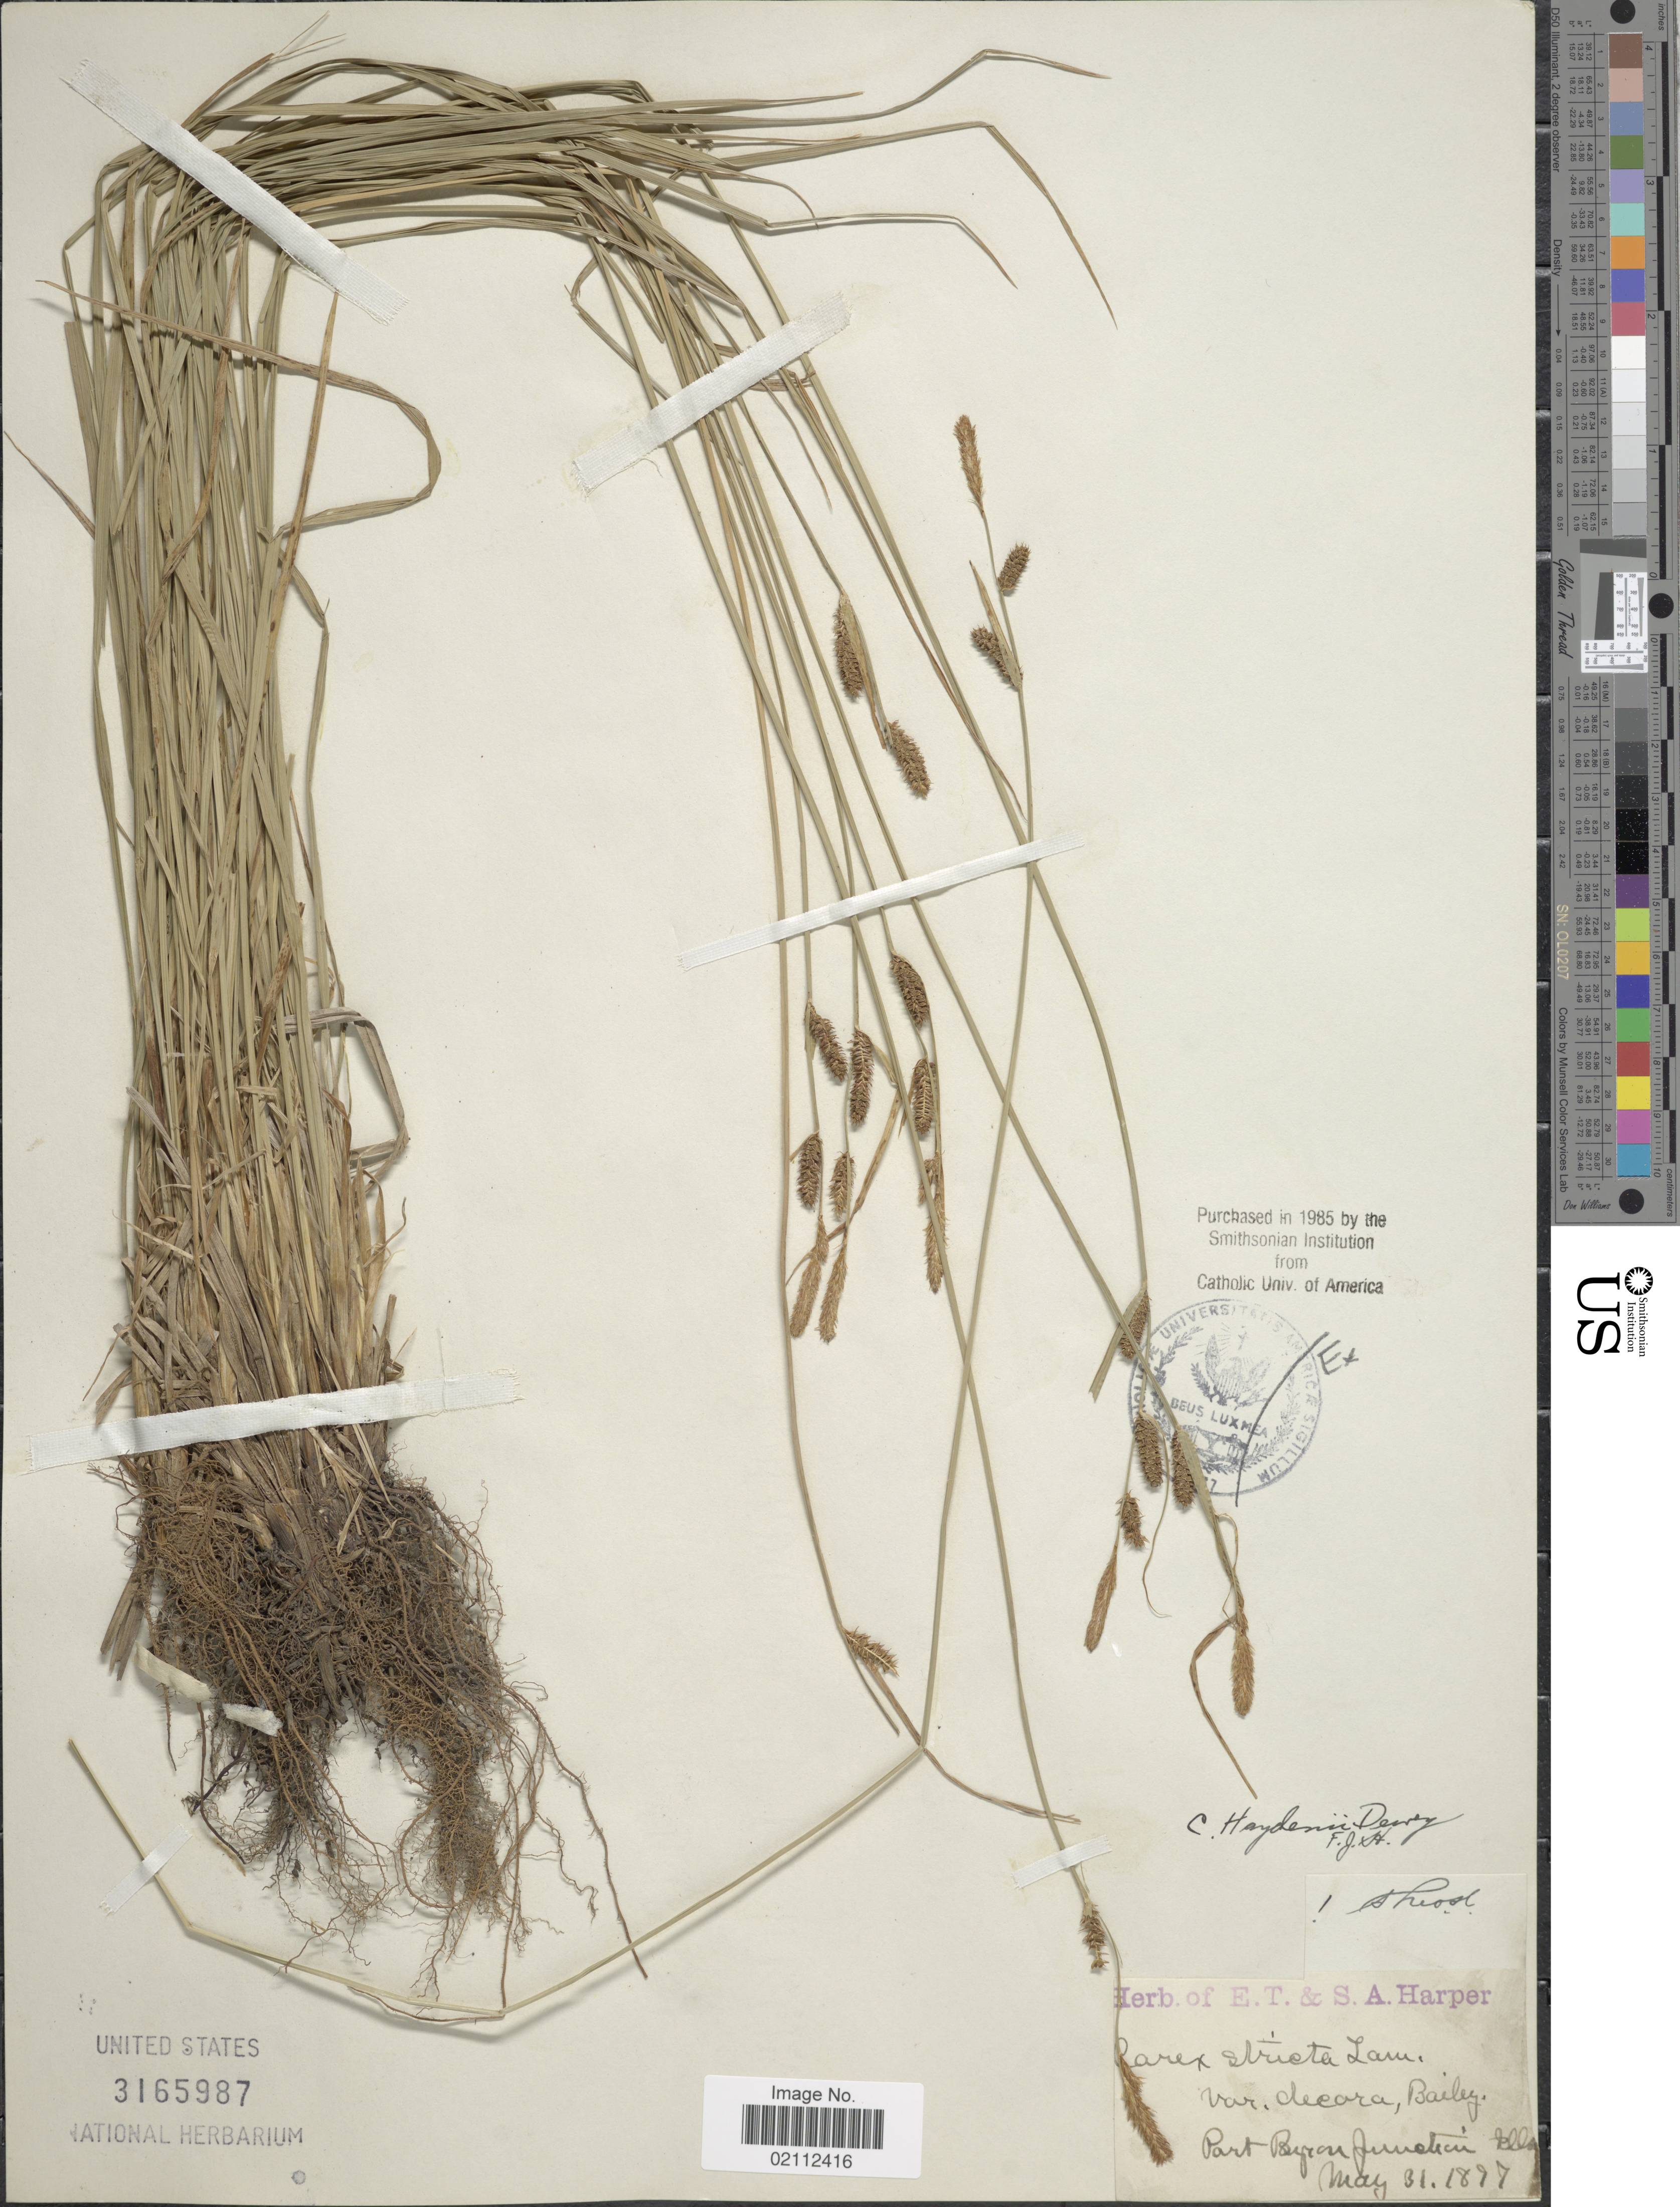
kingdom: Plantae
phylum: Tracheophyta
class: Liliopsida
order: Poales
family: Cyperaceae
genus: Carex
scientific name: Carex haydenii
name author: Dewey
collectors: ex herb. E. T. & S. A. Harper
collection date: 1897-05-31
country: Canada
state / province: Alberta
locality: Port Byron Junction Alta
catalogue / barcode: US 3165987